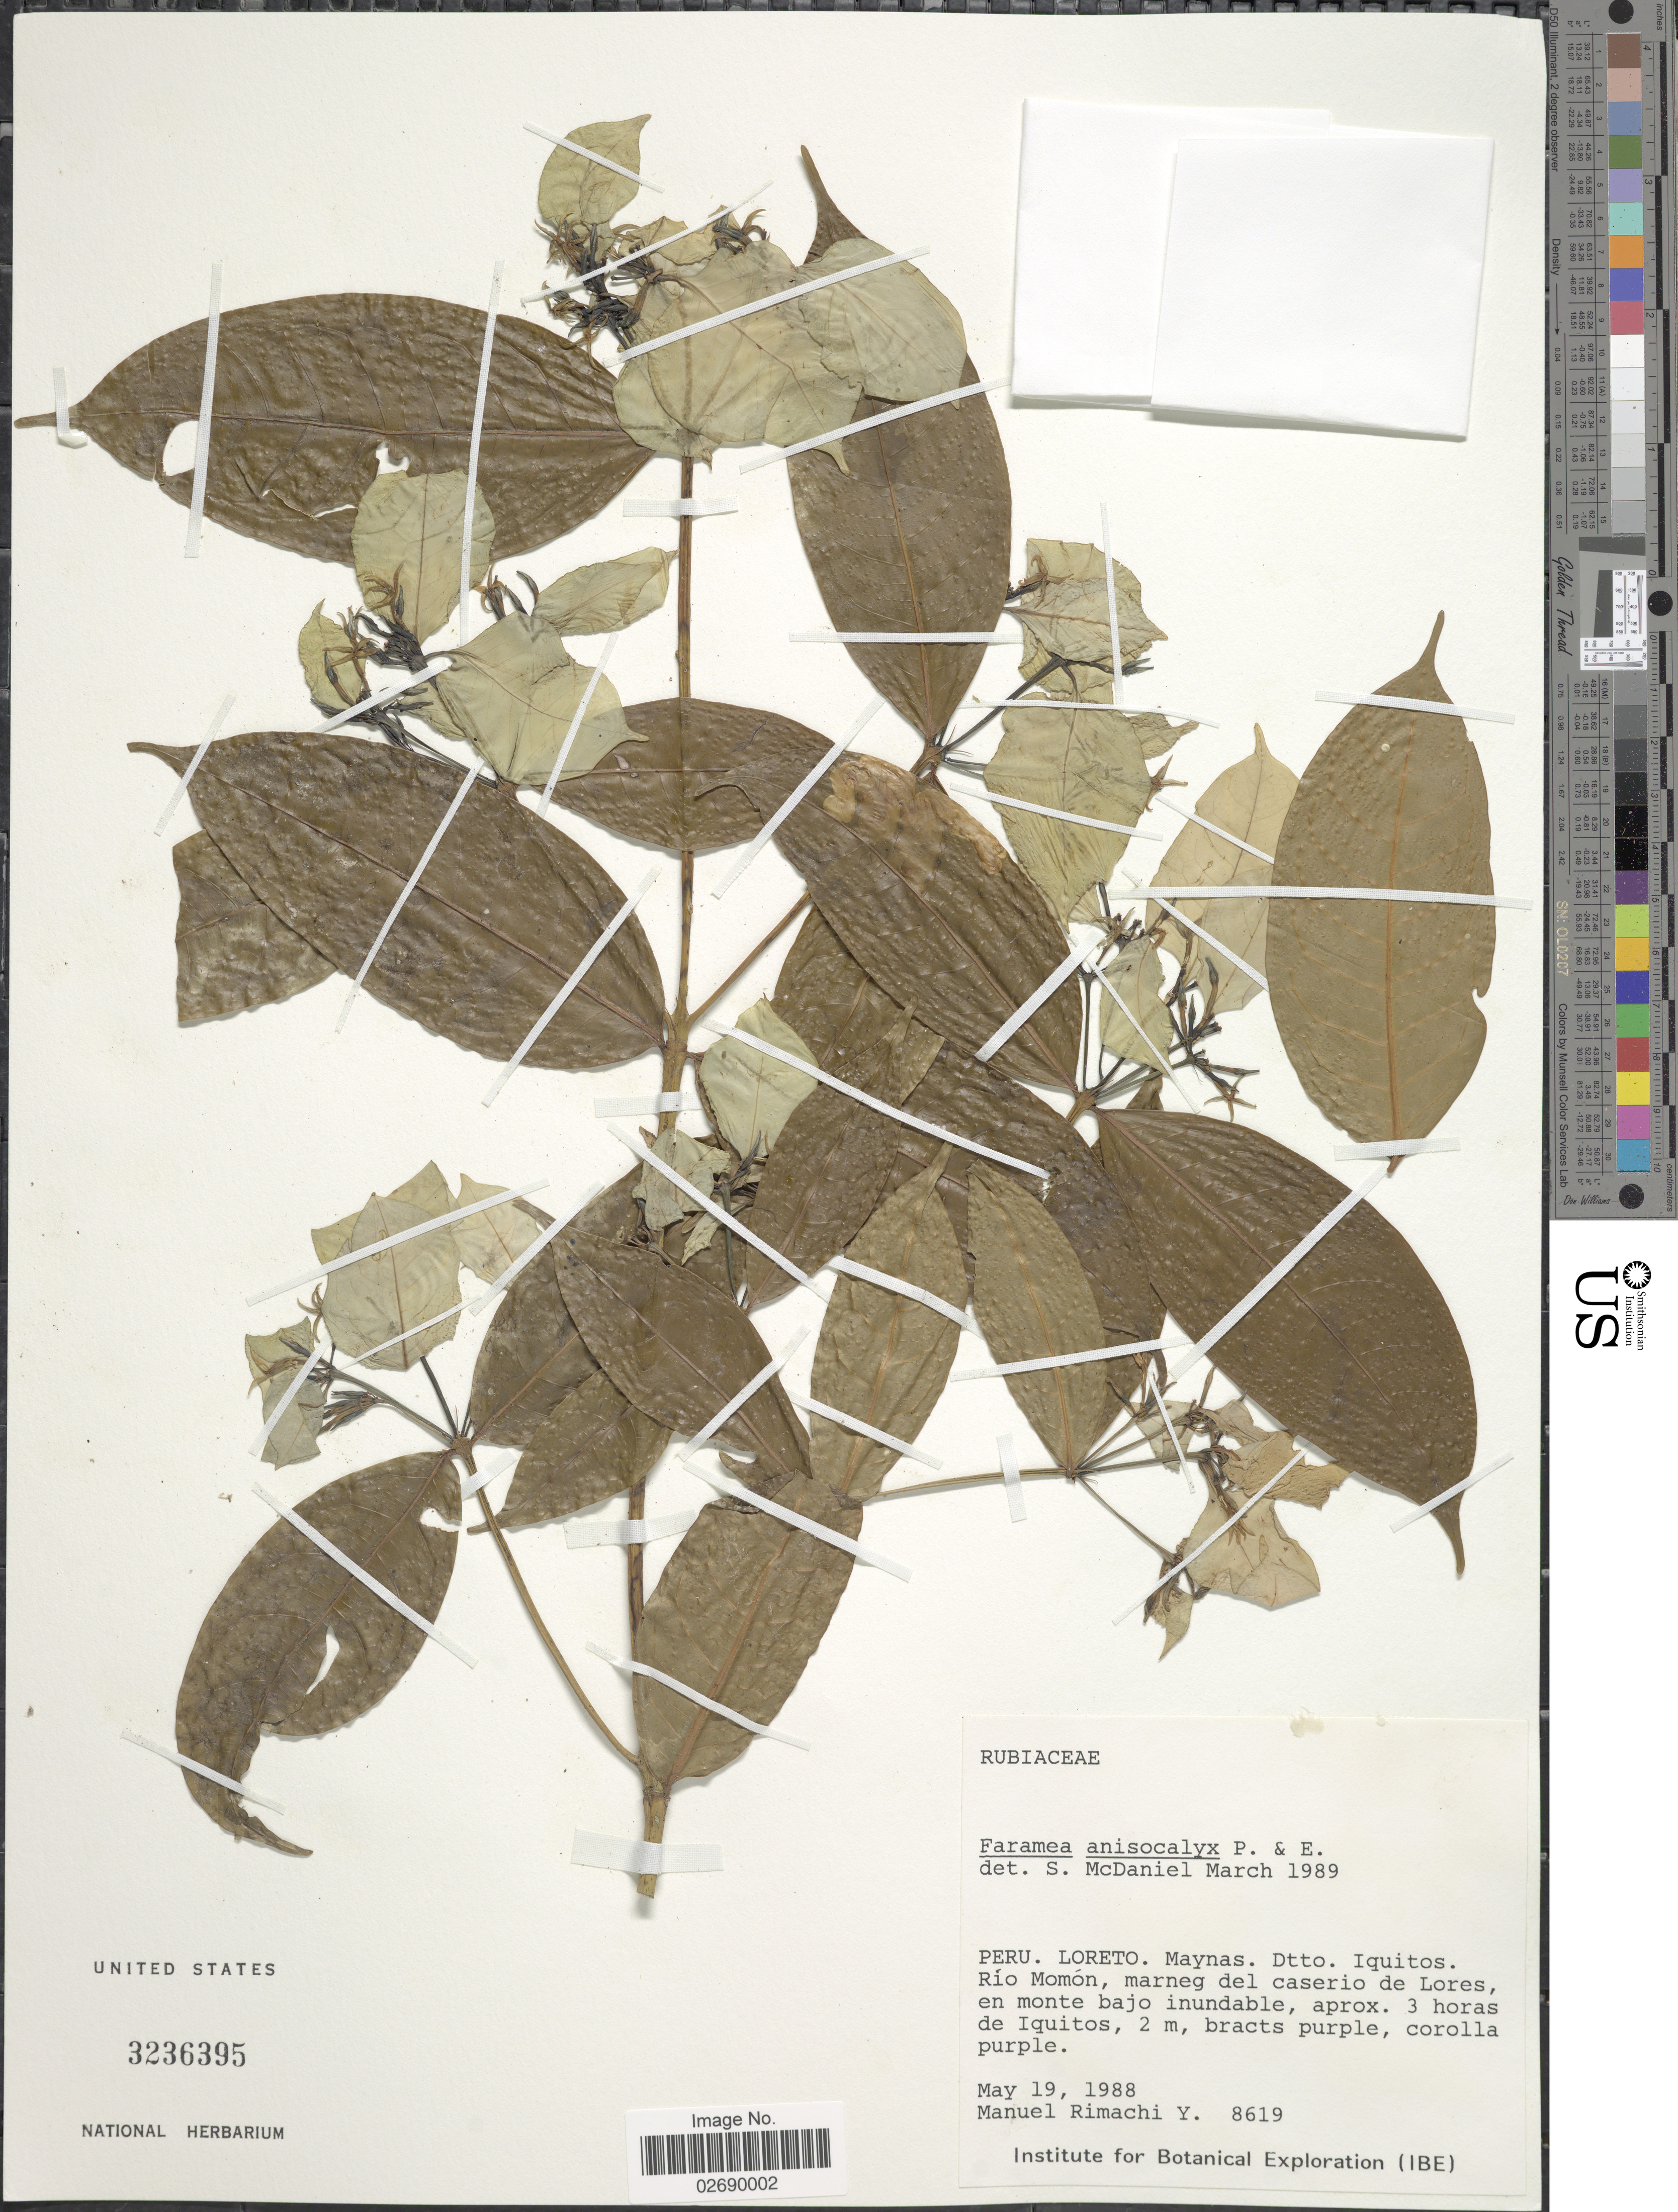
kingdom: Plantae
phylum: Tracheophyta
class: Magnoliopsida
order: Gentianales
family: Rubiaceae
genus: Faramea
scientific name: Faramea anisocalyx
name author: Poepp. & Endl.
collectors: M. Rimachi Y.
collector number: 8619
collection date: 1988-05-19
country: Peru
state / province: Loreto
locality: Maynas. Dtto. Iquitos. Rio Momon, marneg del caserio de Lores, en monte bajo inundable, aprox. 3 horas de Iquitos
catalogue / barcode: US 3236395